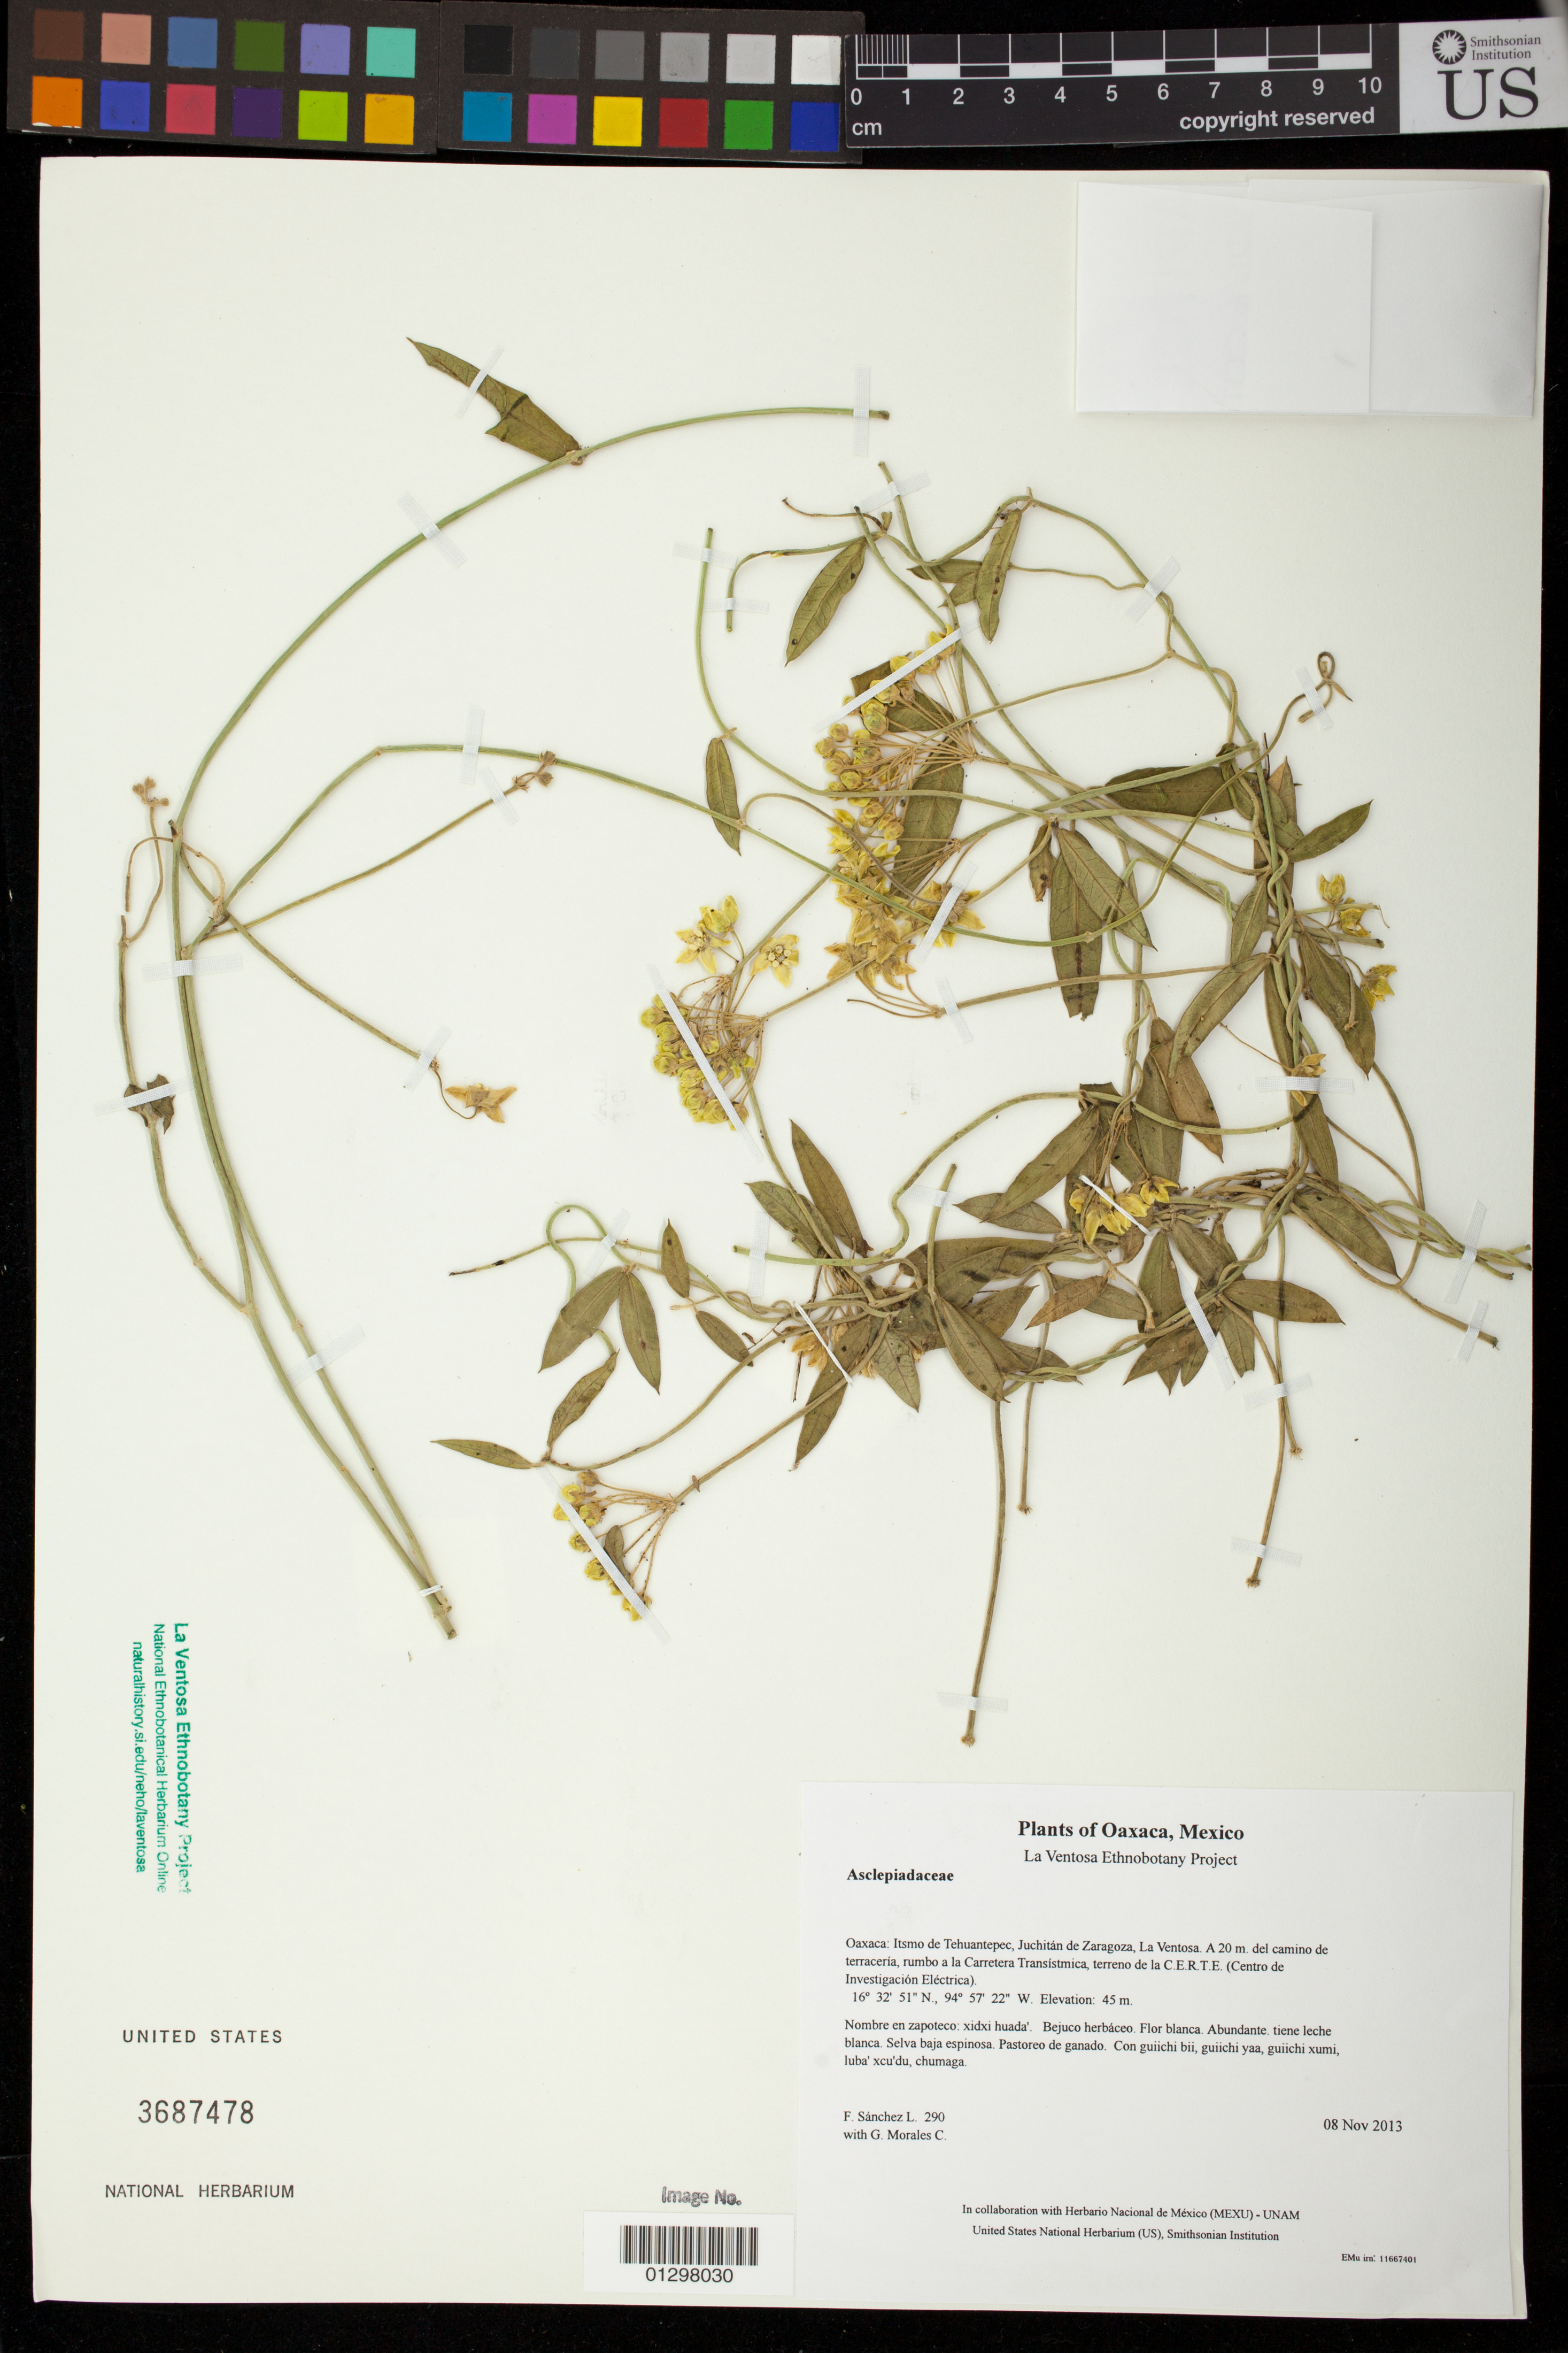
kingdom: Plantae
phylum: Tracheophyta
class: Magnoliopsida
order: Gentianales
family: Apocynaceae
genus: Sarcostemma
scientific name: Sarcostemma clausum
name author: (Jacq.) Schult.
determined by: Lot, Emily J.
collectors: F. Sánchez L. & G. Morales C.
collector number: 290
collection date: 2013-11-08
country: Mexico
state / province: Oaxaca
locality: Itsmo de Tehuantepec, Juchitán de Zaragoza, La Ventosa. A 20 m. del camino de terracería, rumbo a la Carretera Transístmica, terreno de la C.E.R.T.E. (Centro de Investigación Eléctrica)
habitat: Selva baja espinosa. Pastoreo de ganado.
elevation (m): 45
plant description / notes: JEBOT, MEXU, SERO, US; Luba'. Guie' naquichi'. Stale.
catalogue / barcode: US 3687478